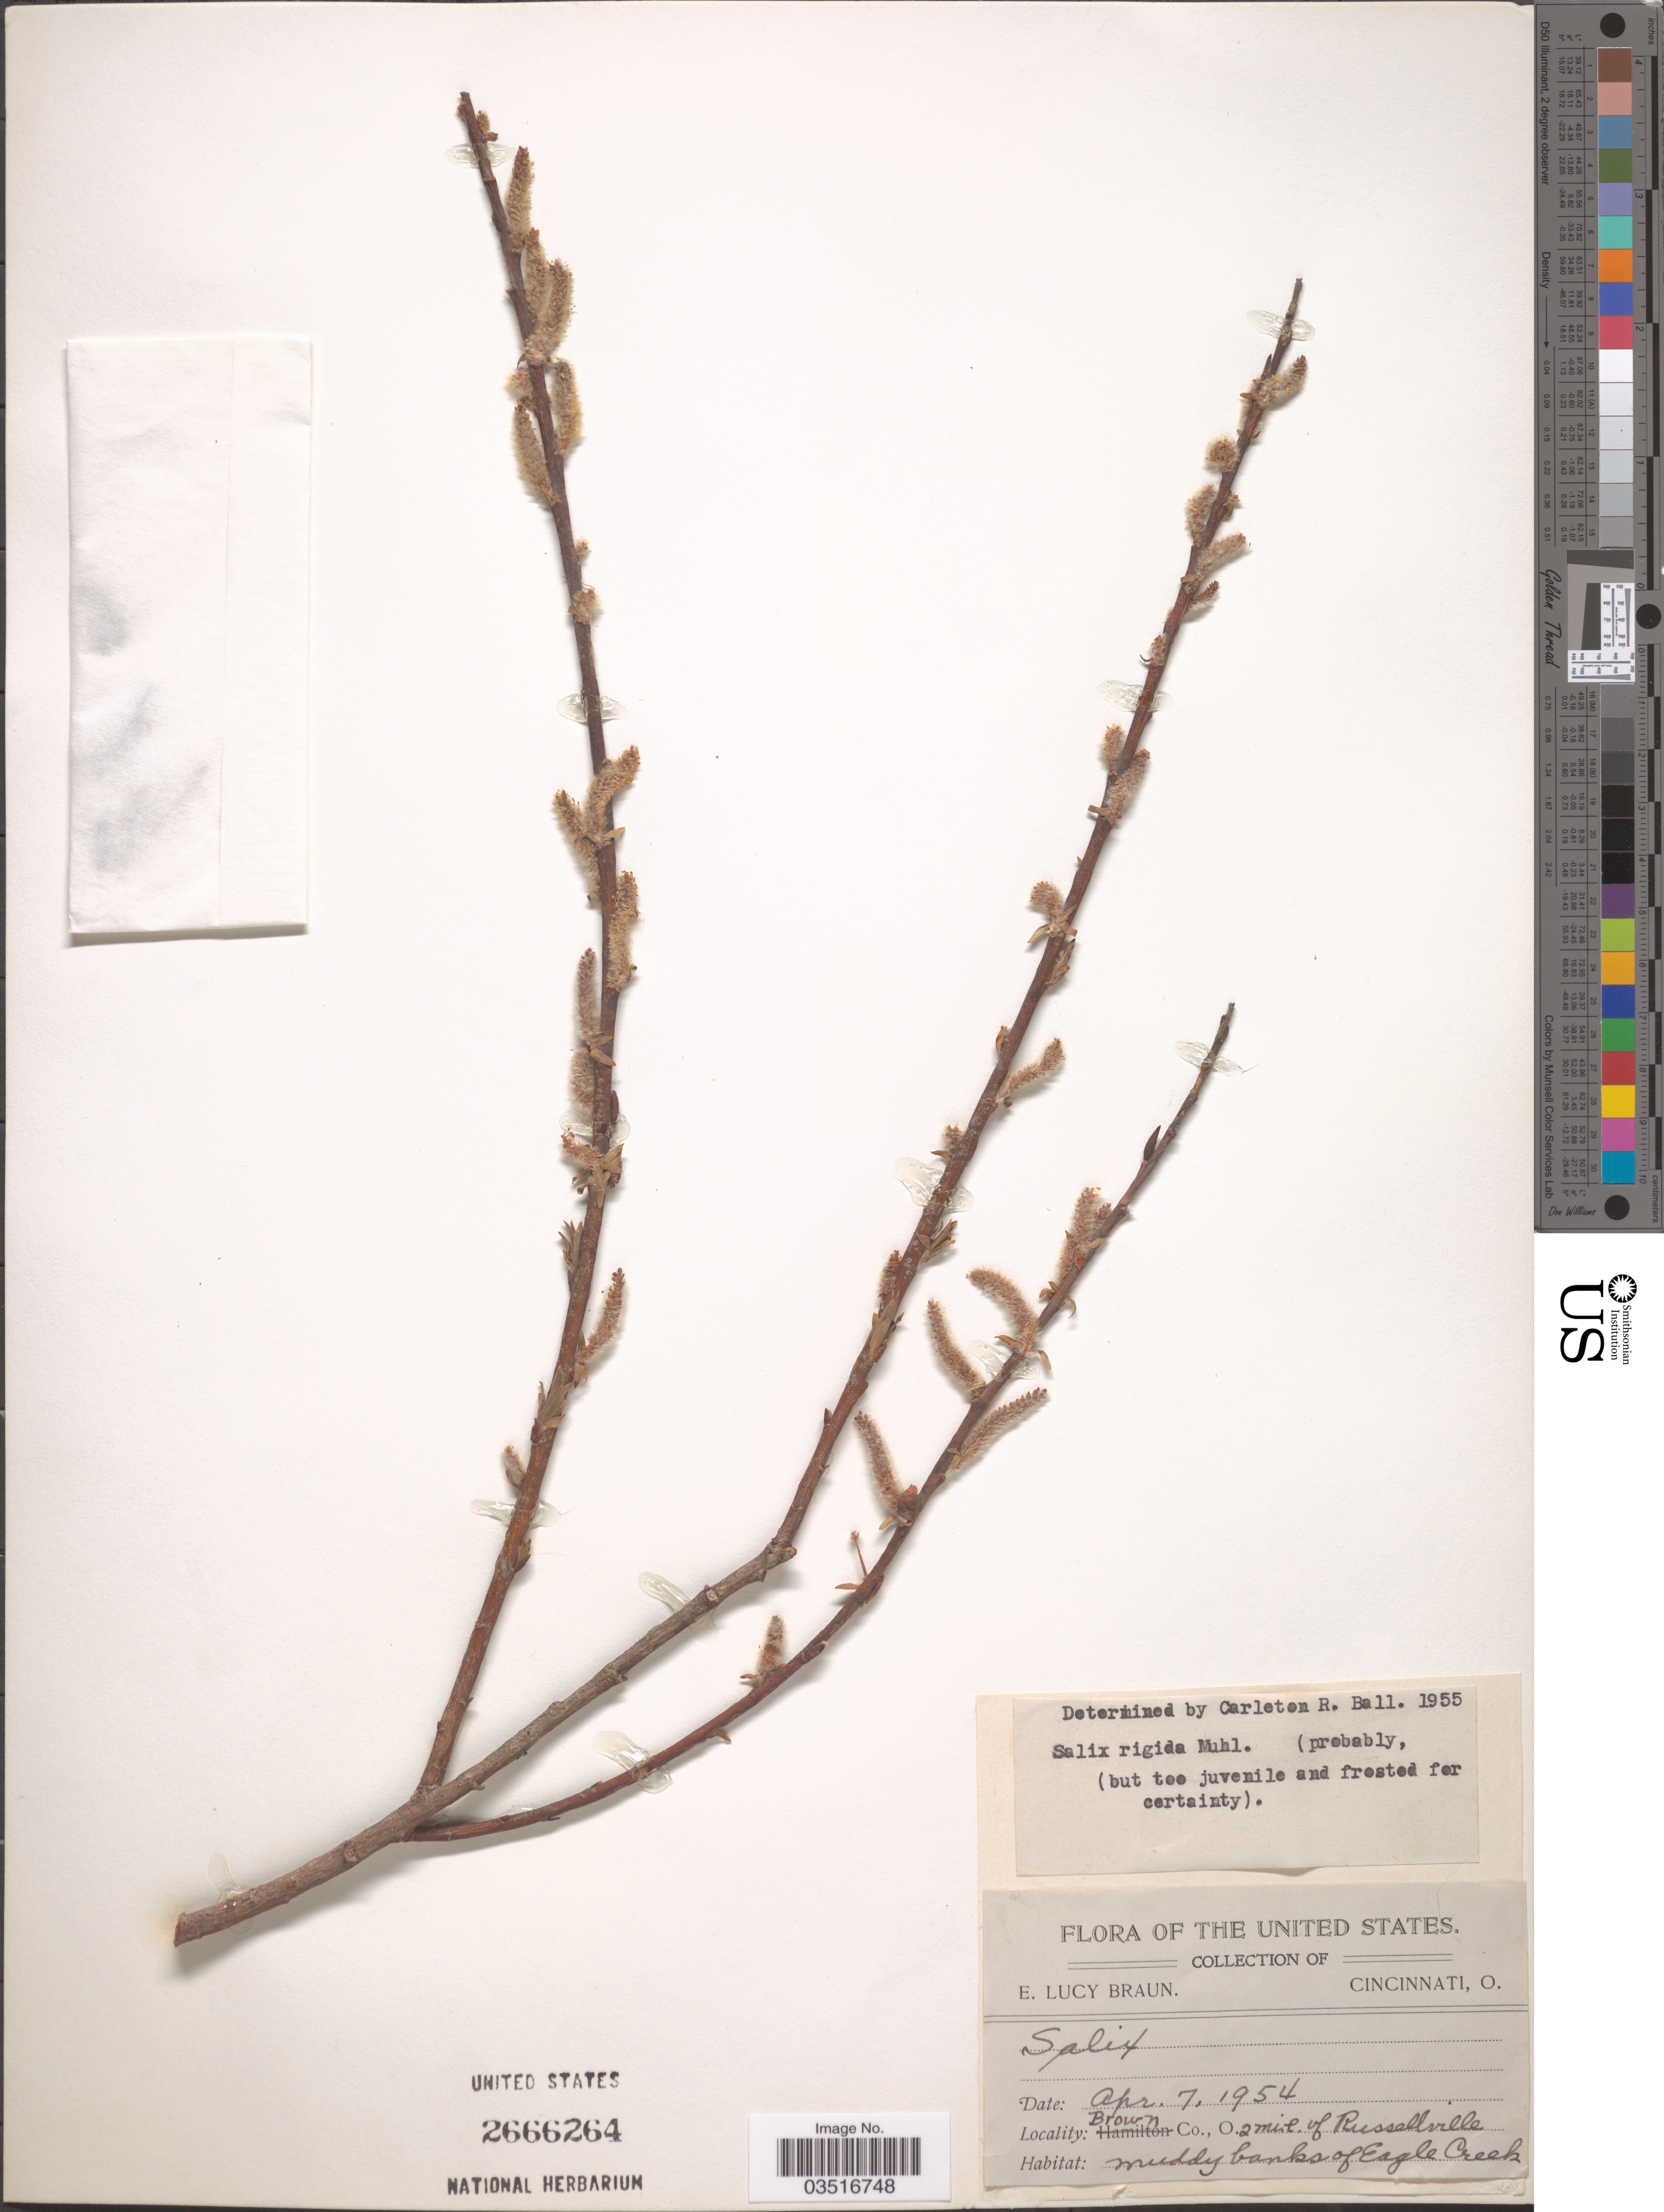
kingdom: Plantae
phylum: Tracheophyta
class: Magnoliopsida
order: Malpighiales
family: Salicaceae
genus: Salix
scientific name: Salix rigida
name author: Muhl.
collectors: E. L. Braun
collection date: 1954-04-07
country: United States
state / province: Ohio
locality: Brown Co., 2 mi. E .of Russellville. Muddy banks of Eagle Creek.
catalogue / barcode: US 2666264